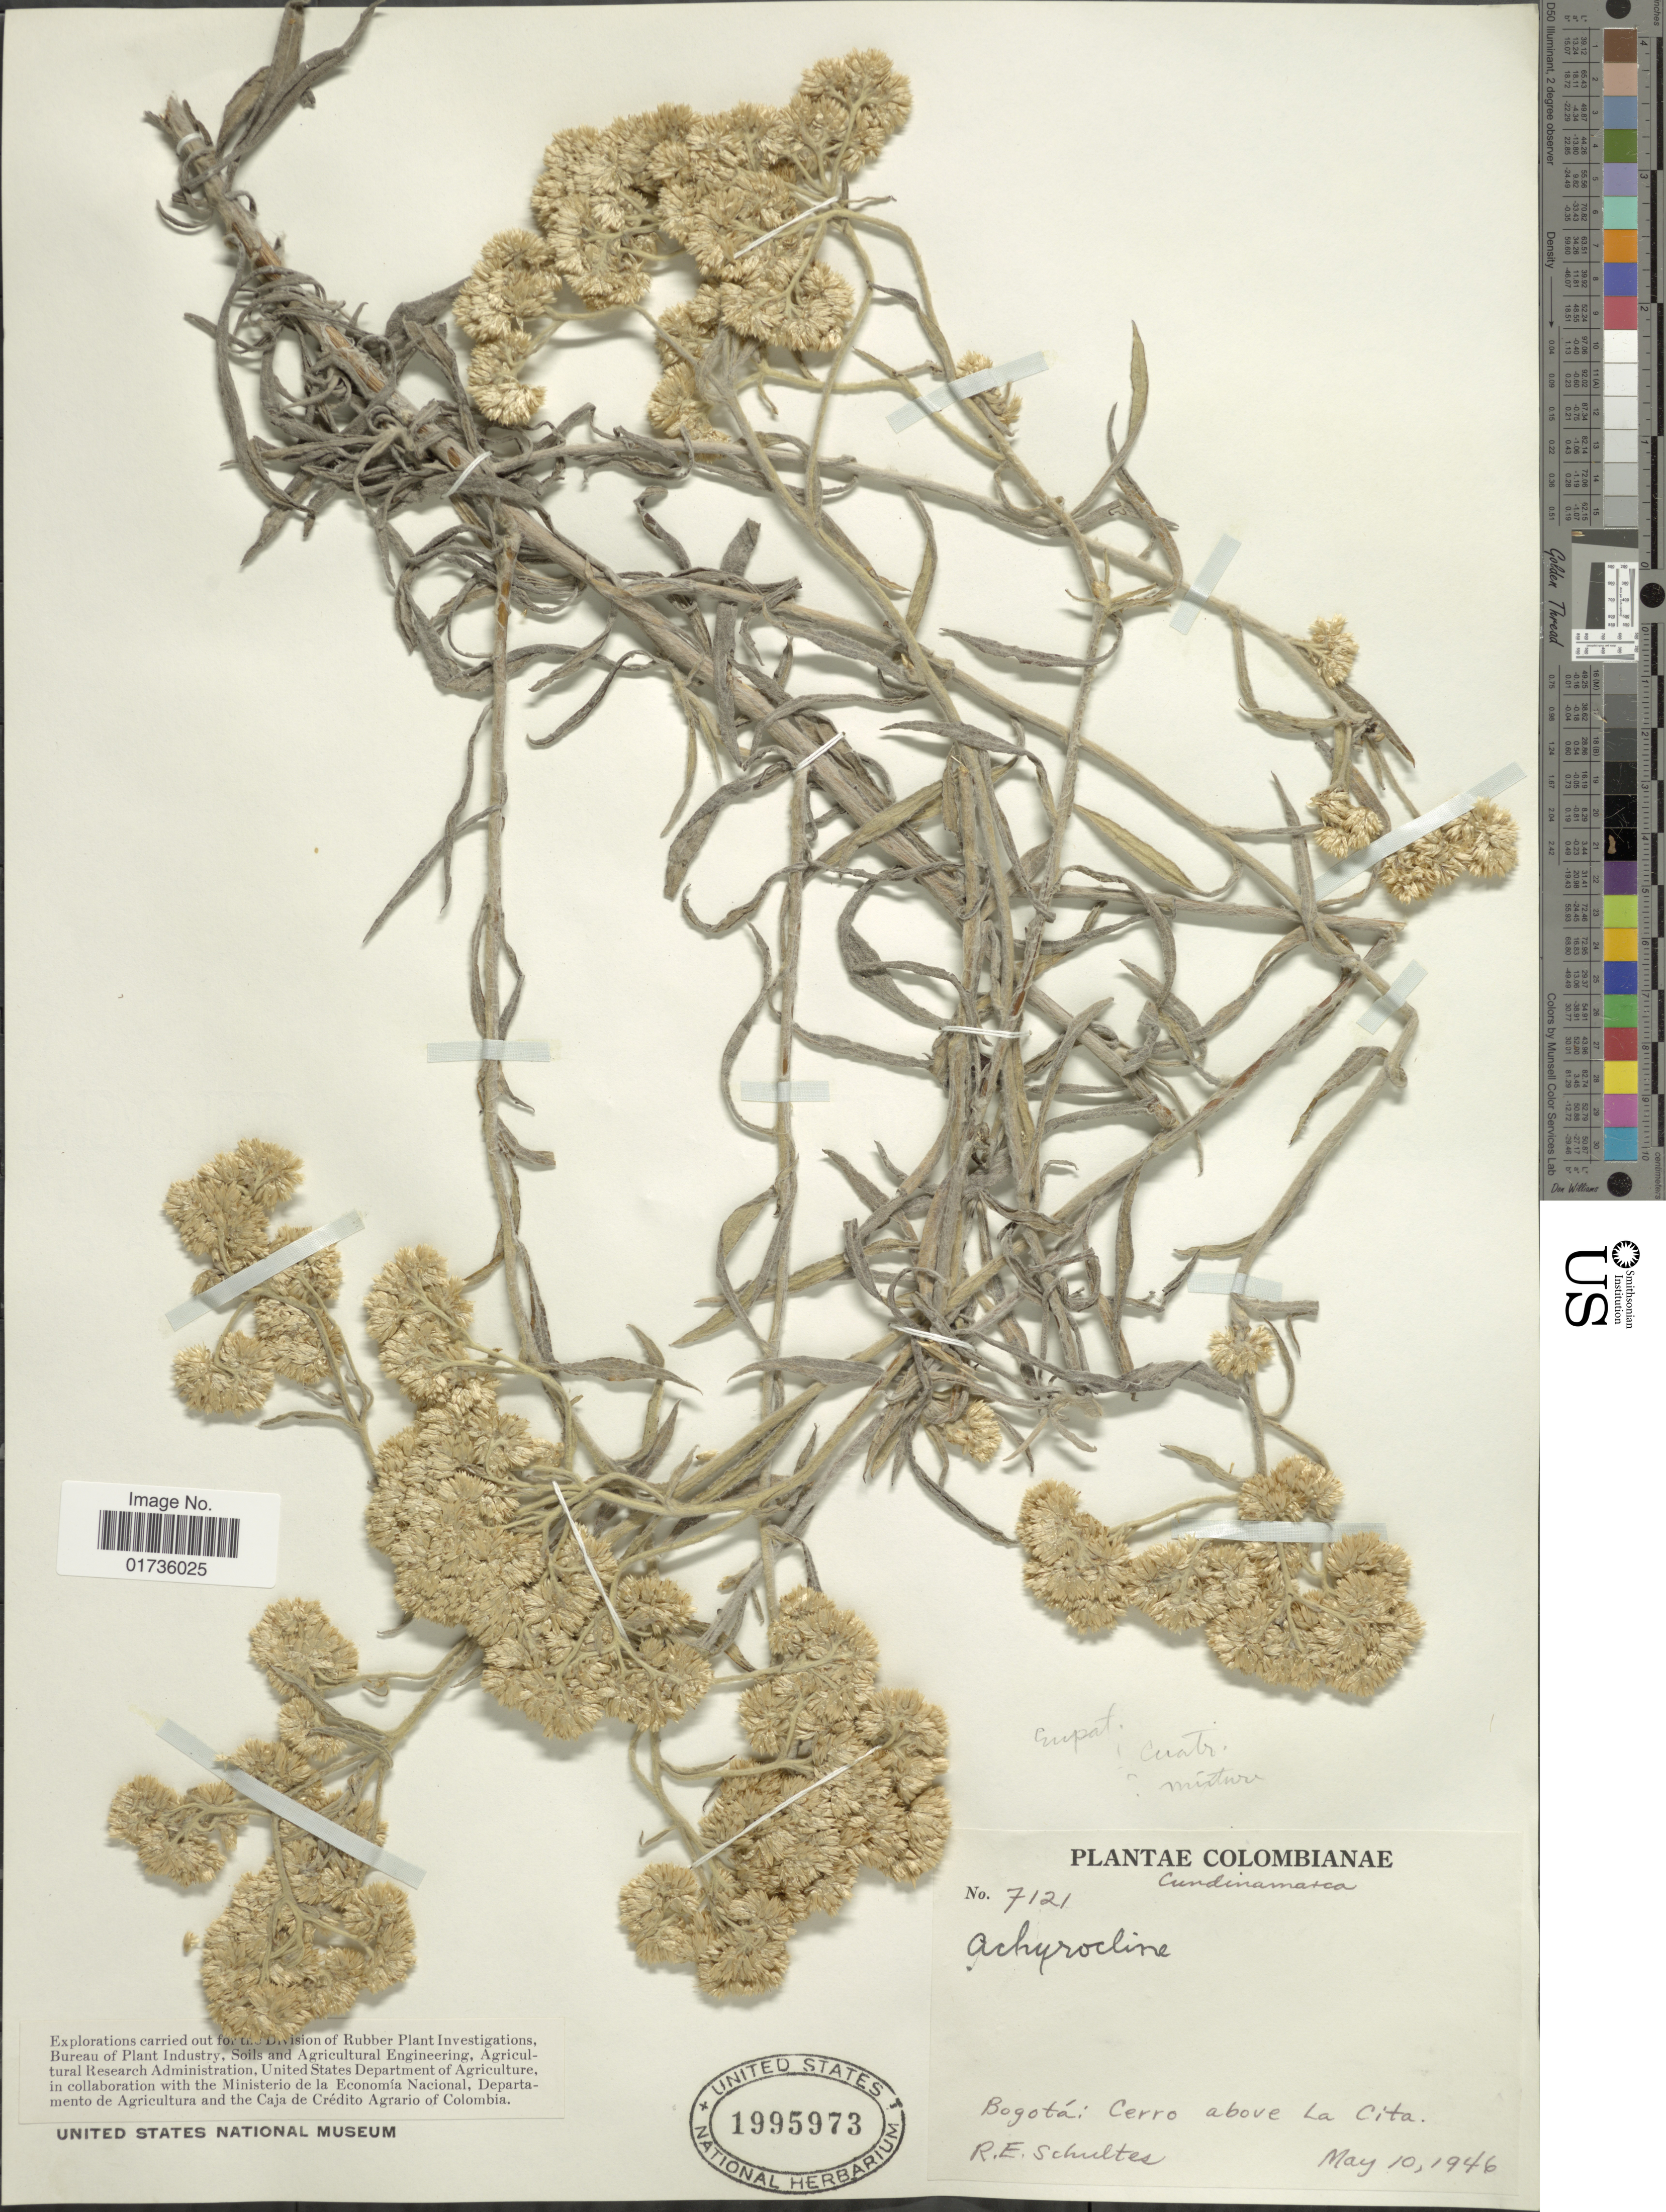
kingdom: Plantae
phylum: Tracheophyta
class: Magnoliopsida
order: Asterales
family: Asteraceae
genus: Achyrocline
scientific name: Achyrocline sp.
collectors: R. E. Schultes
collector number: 7121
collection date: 1946-05-10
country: Colombia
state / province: Bogota D.C.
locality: Cundinamarca, Bogotá: Cerro above La Cita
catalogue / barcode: US 1995973